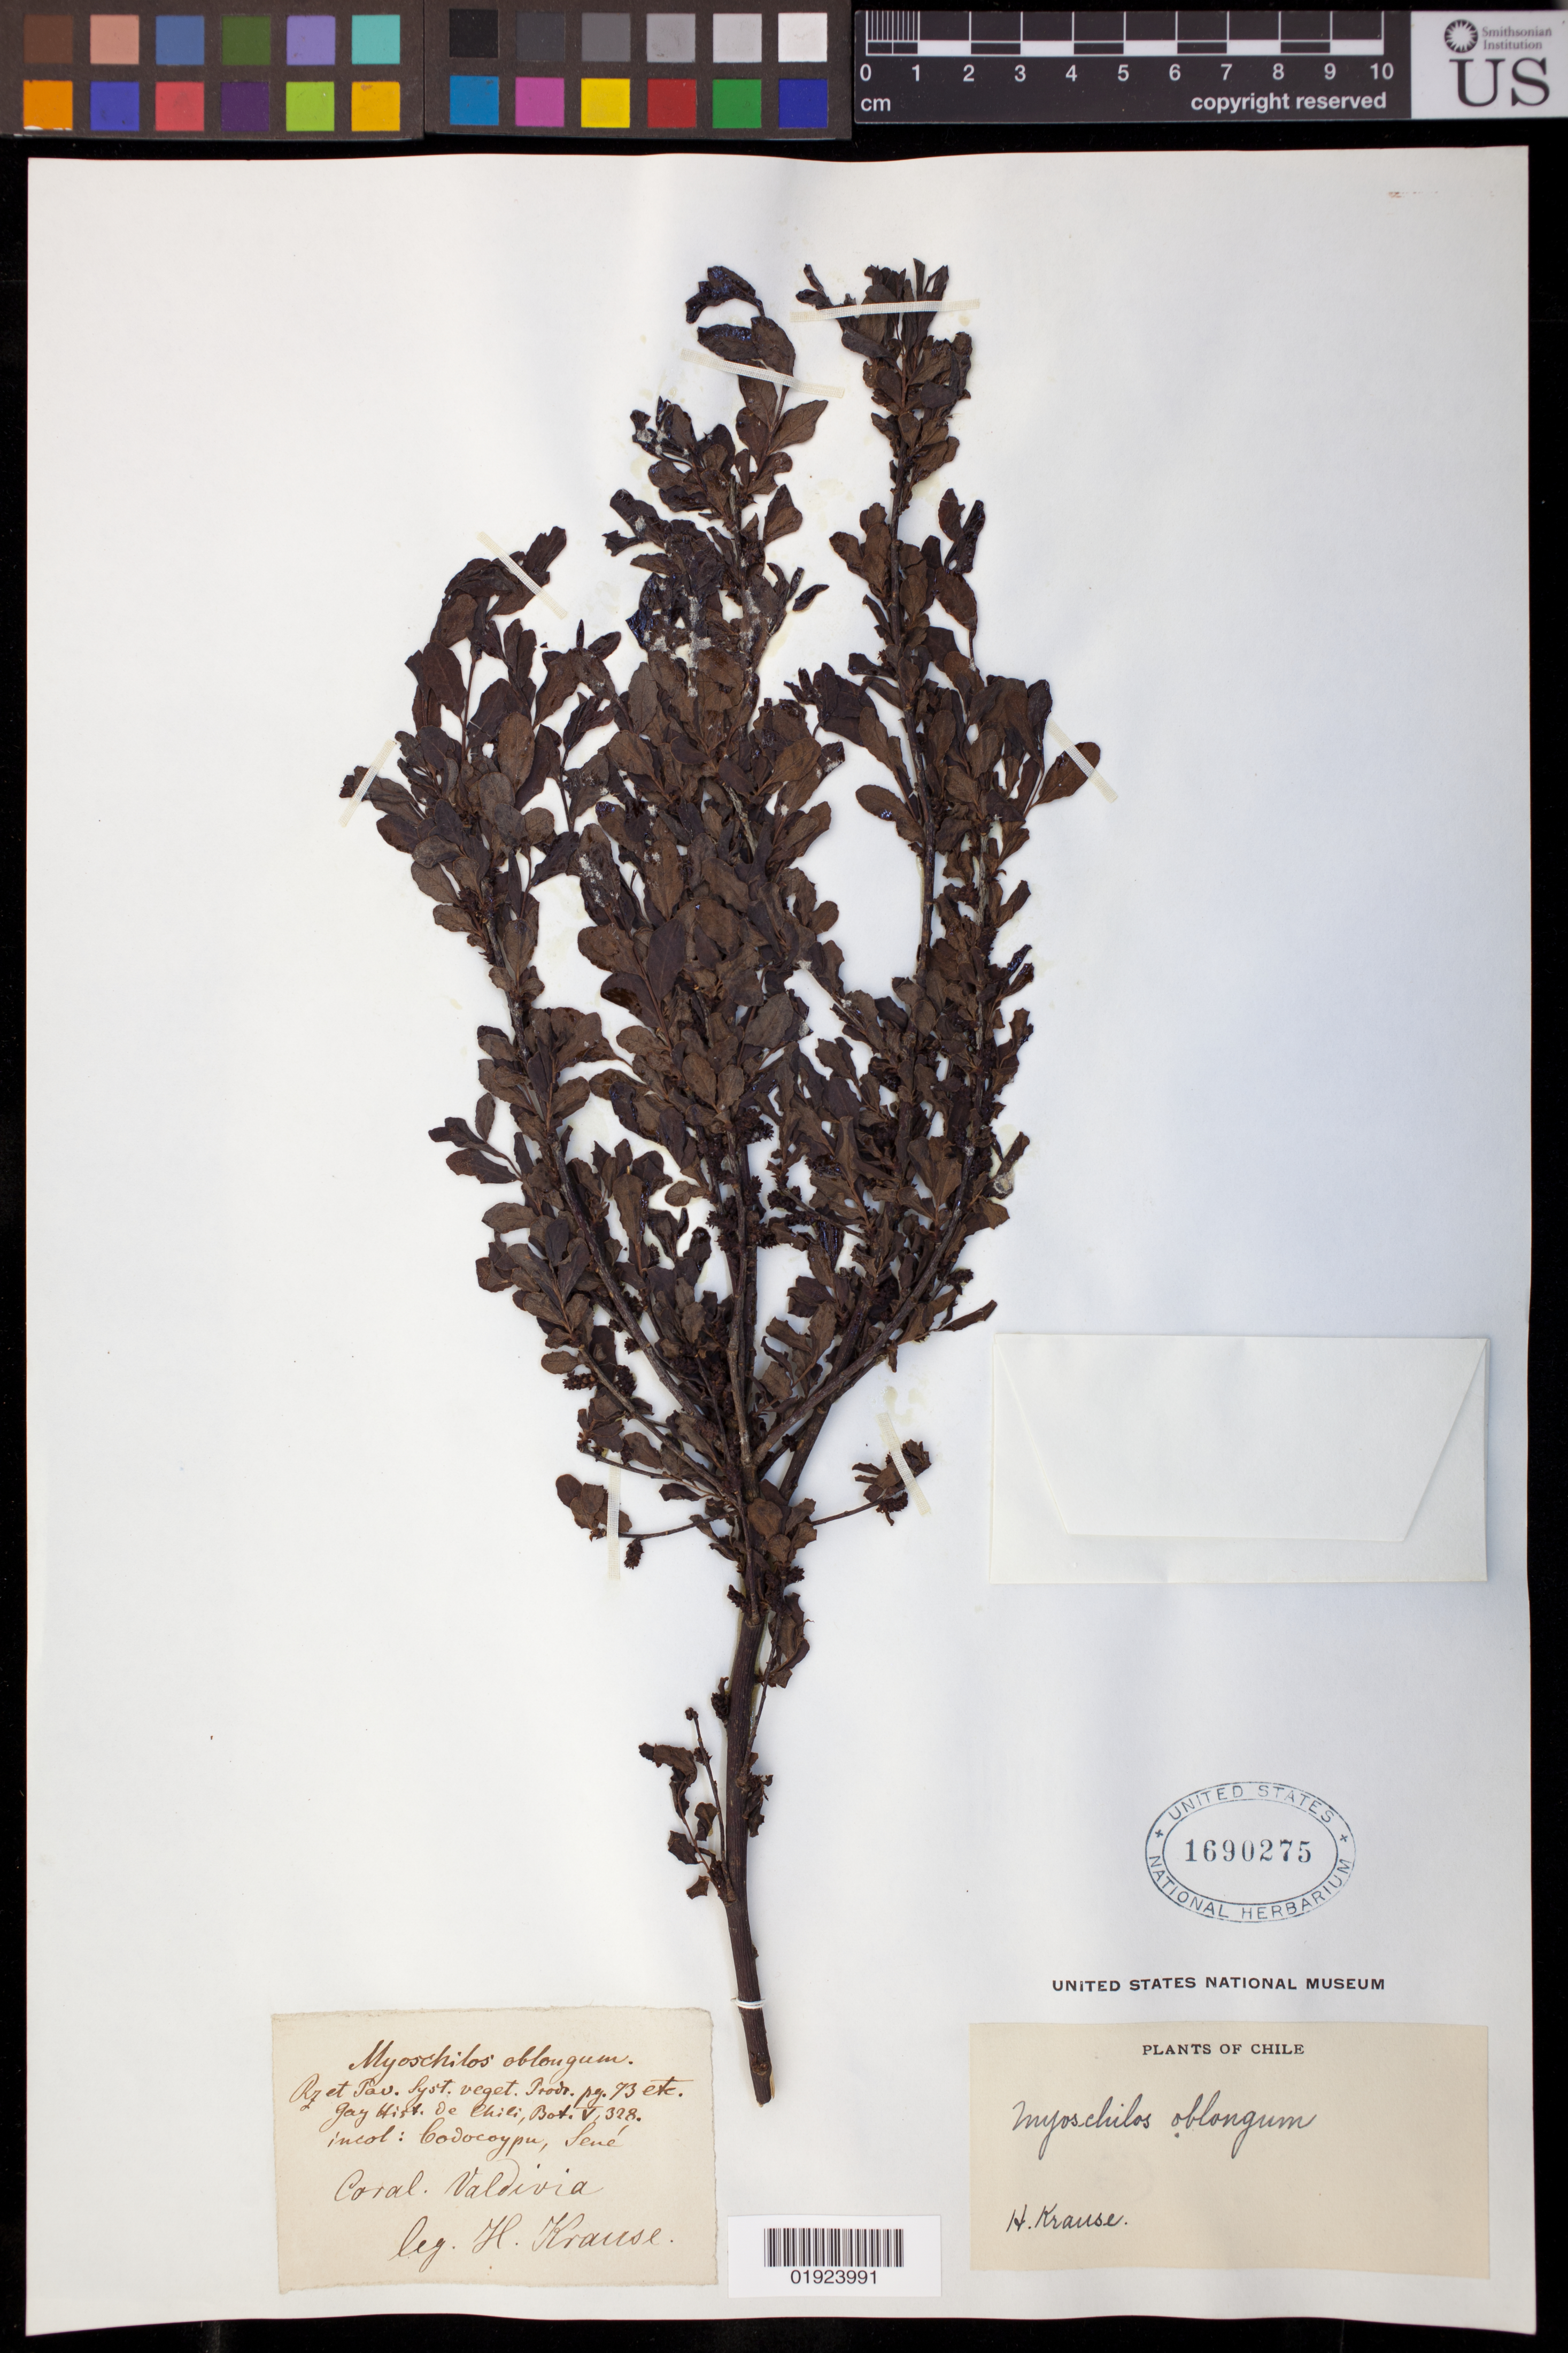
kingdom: Plantae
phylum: Tracheophyta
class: Magnoliopsida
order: Santalales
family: Santalaceae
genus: Myoschilos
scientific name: Myoschilos oblongus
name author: Ruiz & Pav.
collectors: H. Krause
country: Chile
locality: Corral, Valdivia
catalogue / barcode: US 1690275